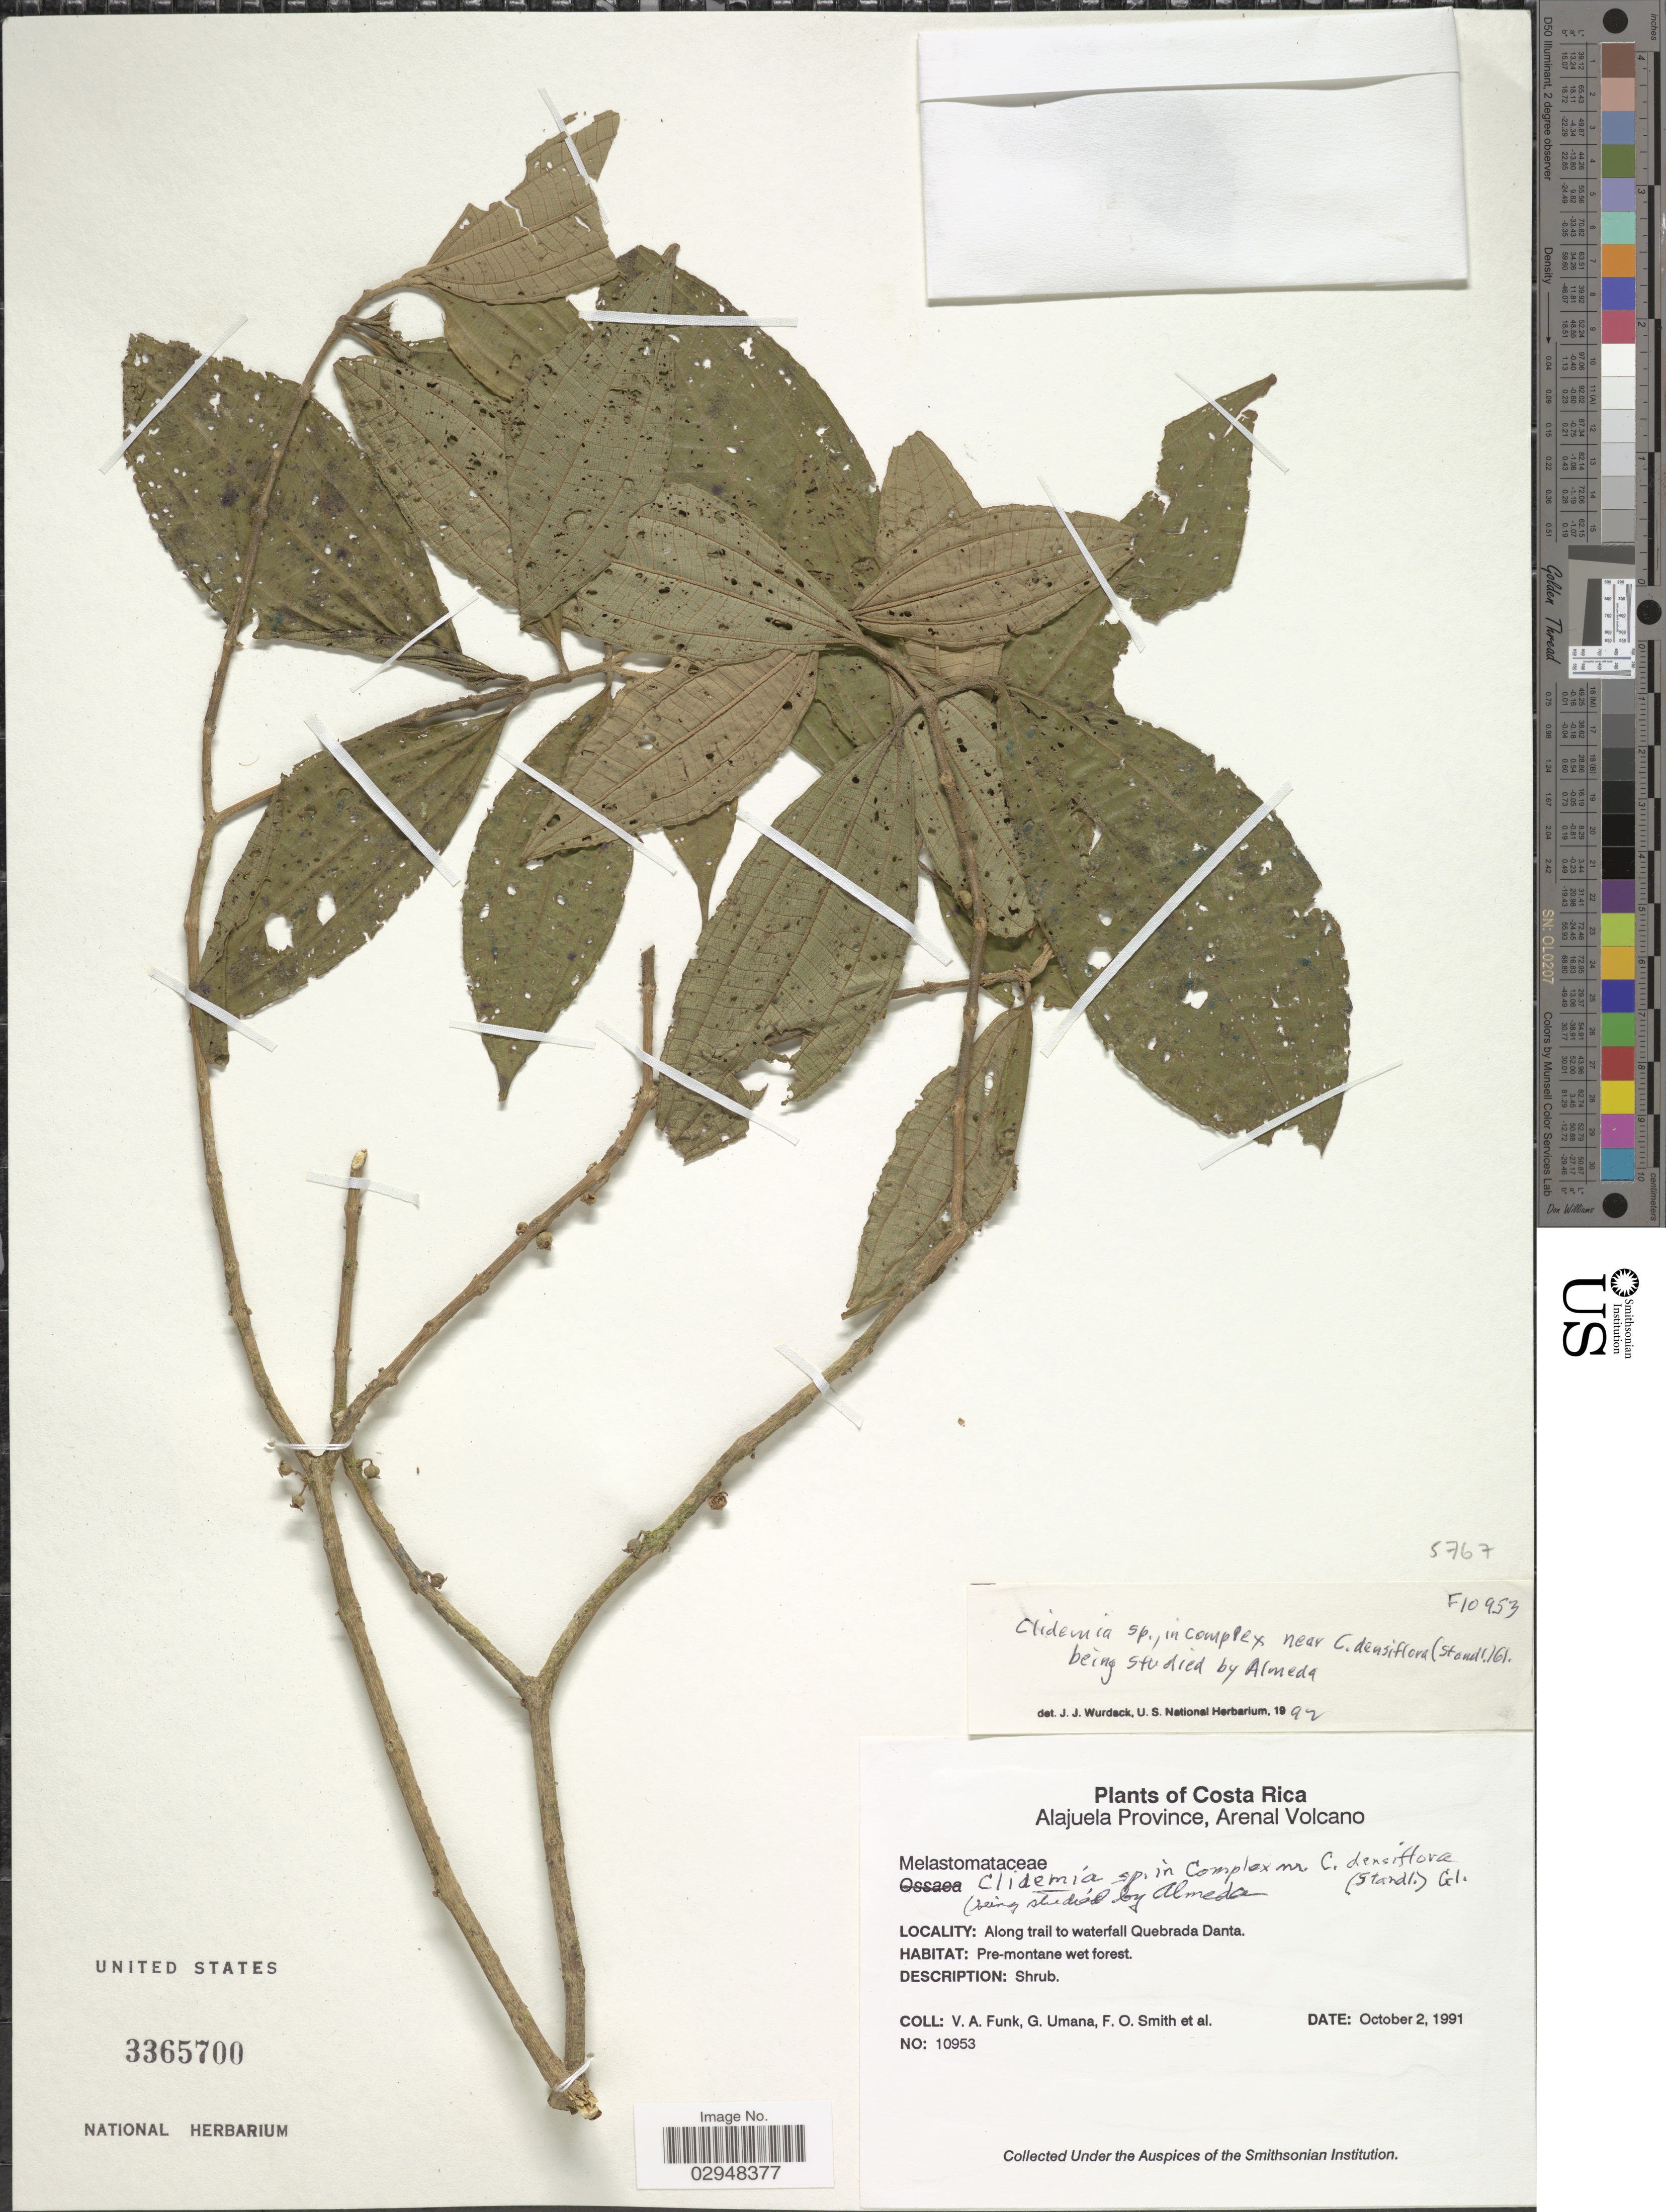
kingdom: Plantae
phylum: Tracheophyta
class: Magnoliopsida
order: Myrtales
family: Melastomataceae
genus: Clidemia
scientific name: Clidemia sp.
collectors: V. Funk, G. Umana, F. Smith & et al.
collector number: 10953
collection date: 1991-10-02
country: Costa Rica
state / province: Alajuela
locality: Arenal Volcano, Along trail to waterfall Quebrada Danta.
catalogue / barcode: US 3365700